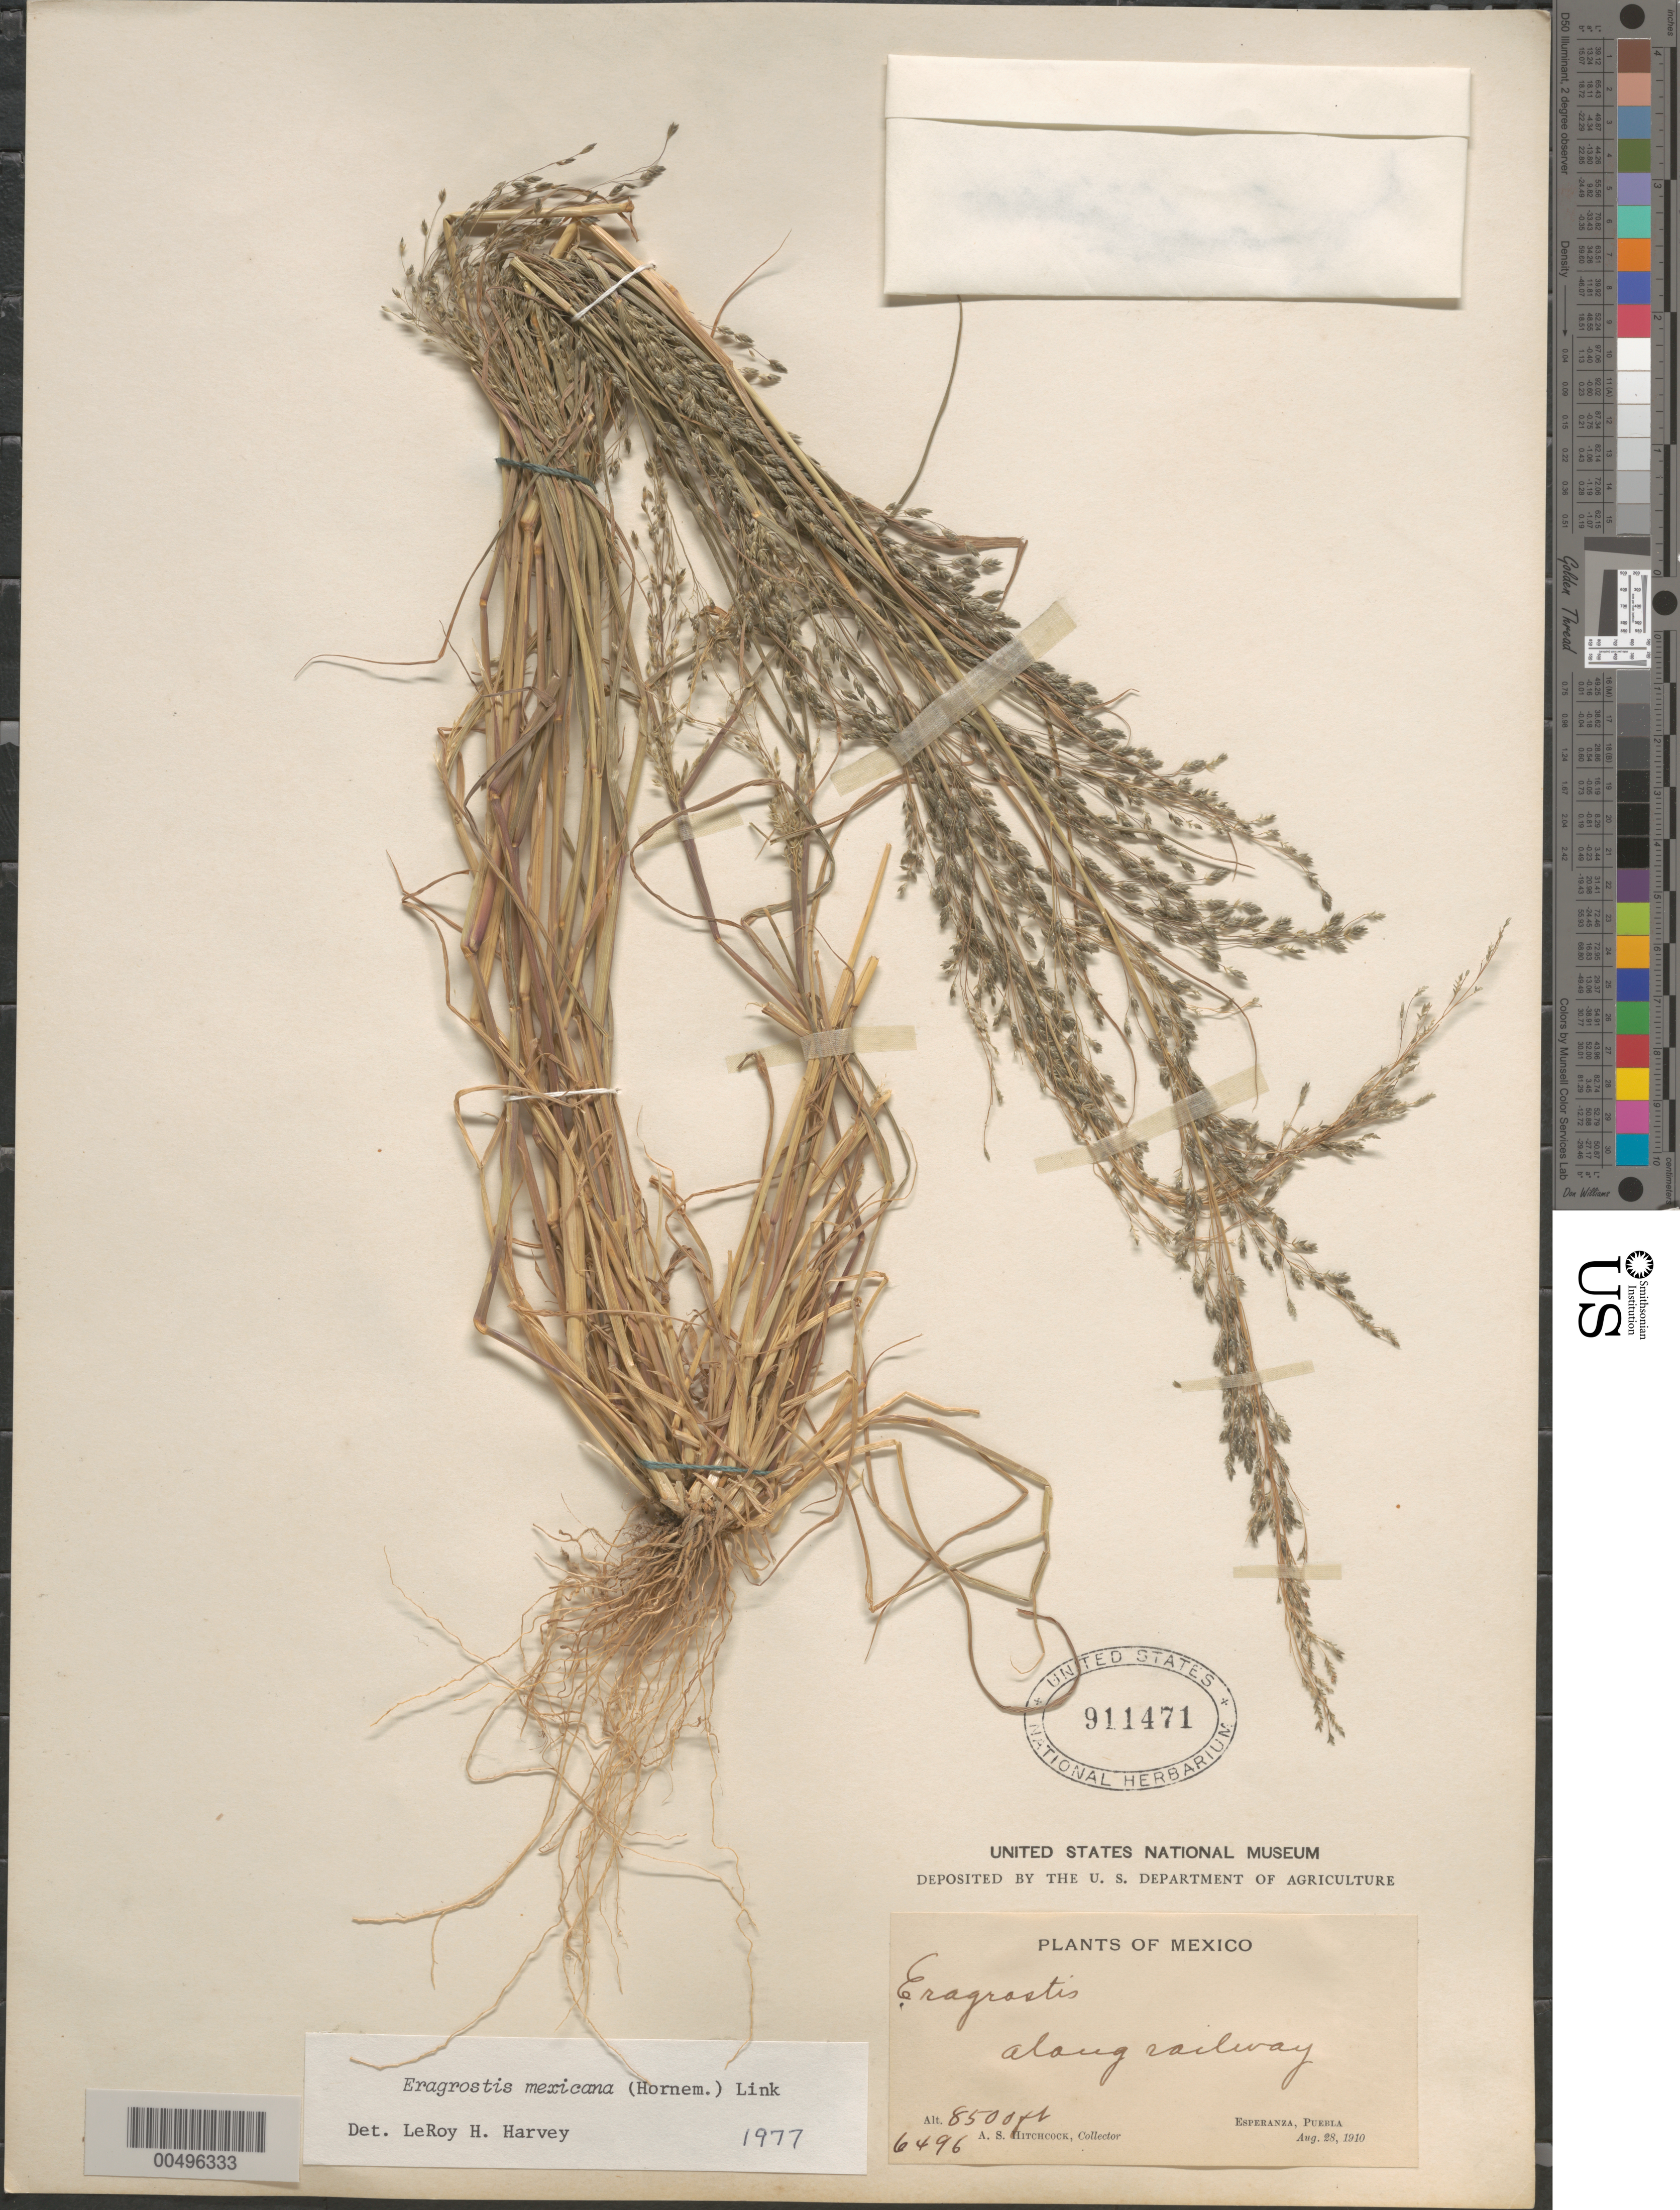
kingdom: Plantae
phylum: Tracheophyta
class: Liliopsida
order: Poales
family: Poaceae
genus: Eragrostis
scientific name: Eragrostis mexicana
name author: (Hornem.) Link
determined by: Harvey, L. H.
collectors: A. S. Hitchcock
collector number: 6496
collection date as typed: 28 Aug 1910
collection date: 1910-08-28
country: Mexico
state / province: Puebla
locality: Esperanza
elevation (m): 2591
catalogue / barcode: US 911471